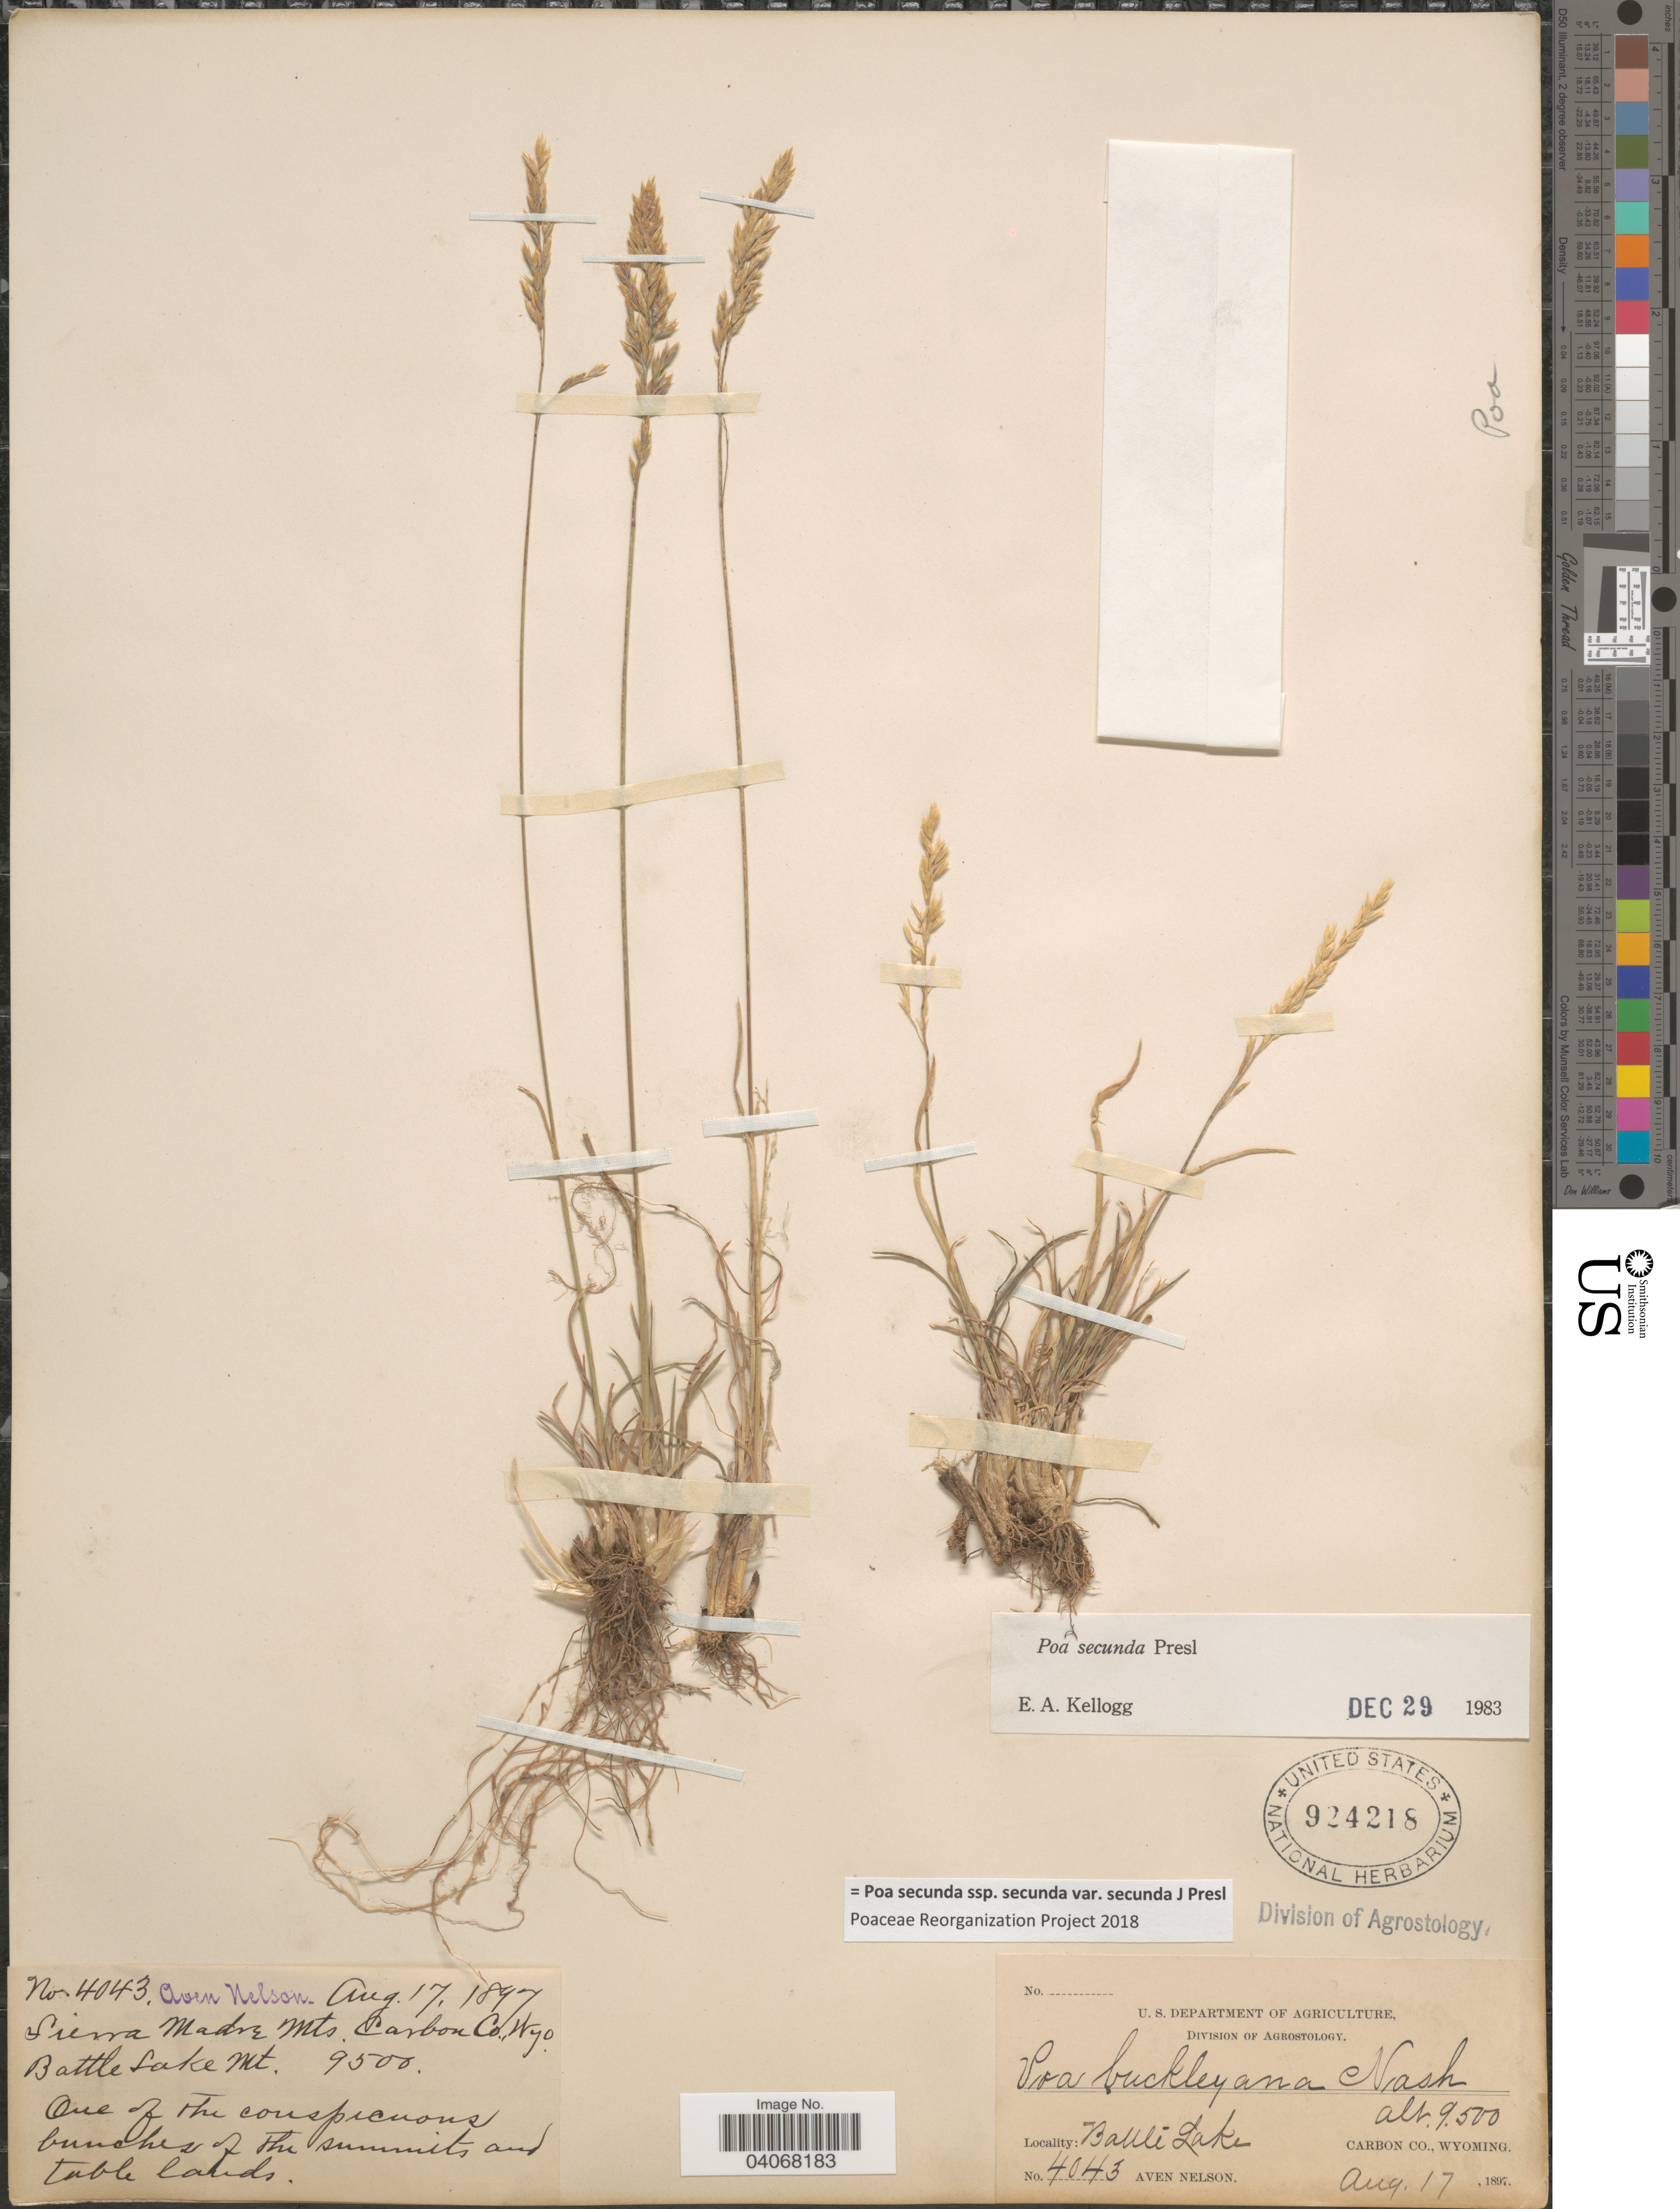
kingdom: Plantae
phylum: Tracheophyta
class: Liliopsida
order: Poales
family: Poaceae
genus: Poa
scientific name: Poa secunda subsp. secunda var. secunda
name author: J. Presl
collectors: A. Nelson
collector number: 4043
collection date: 1897-08-17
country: United States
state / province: Wyoming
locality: Battle Lake. Carbon Co. Sierra Madre Mts.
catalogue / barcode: US 924218